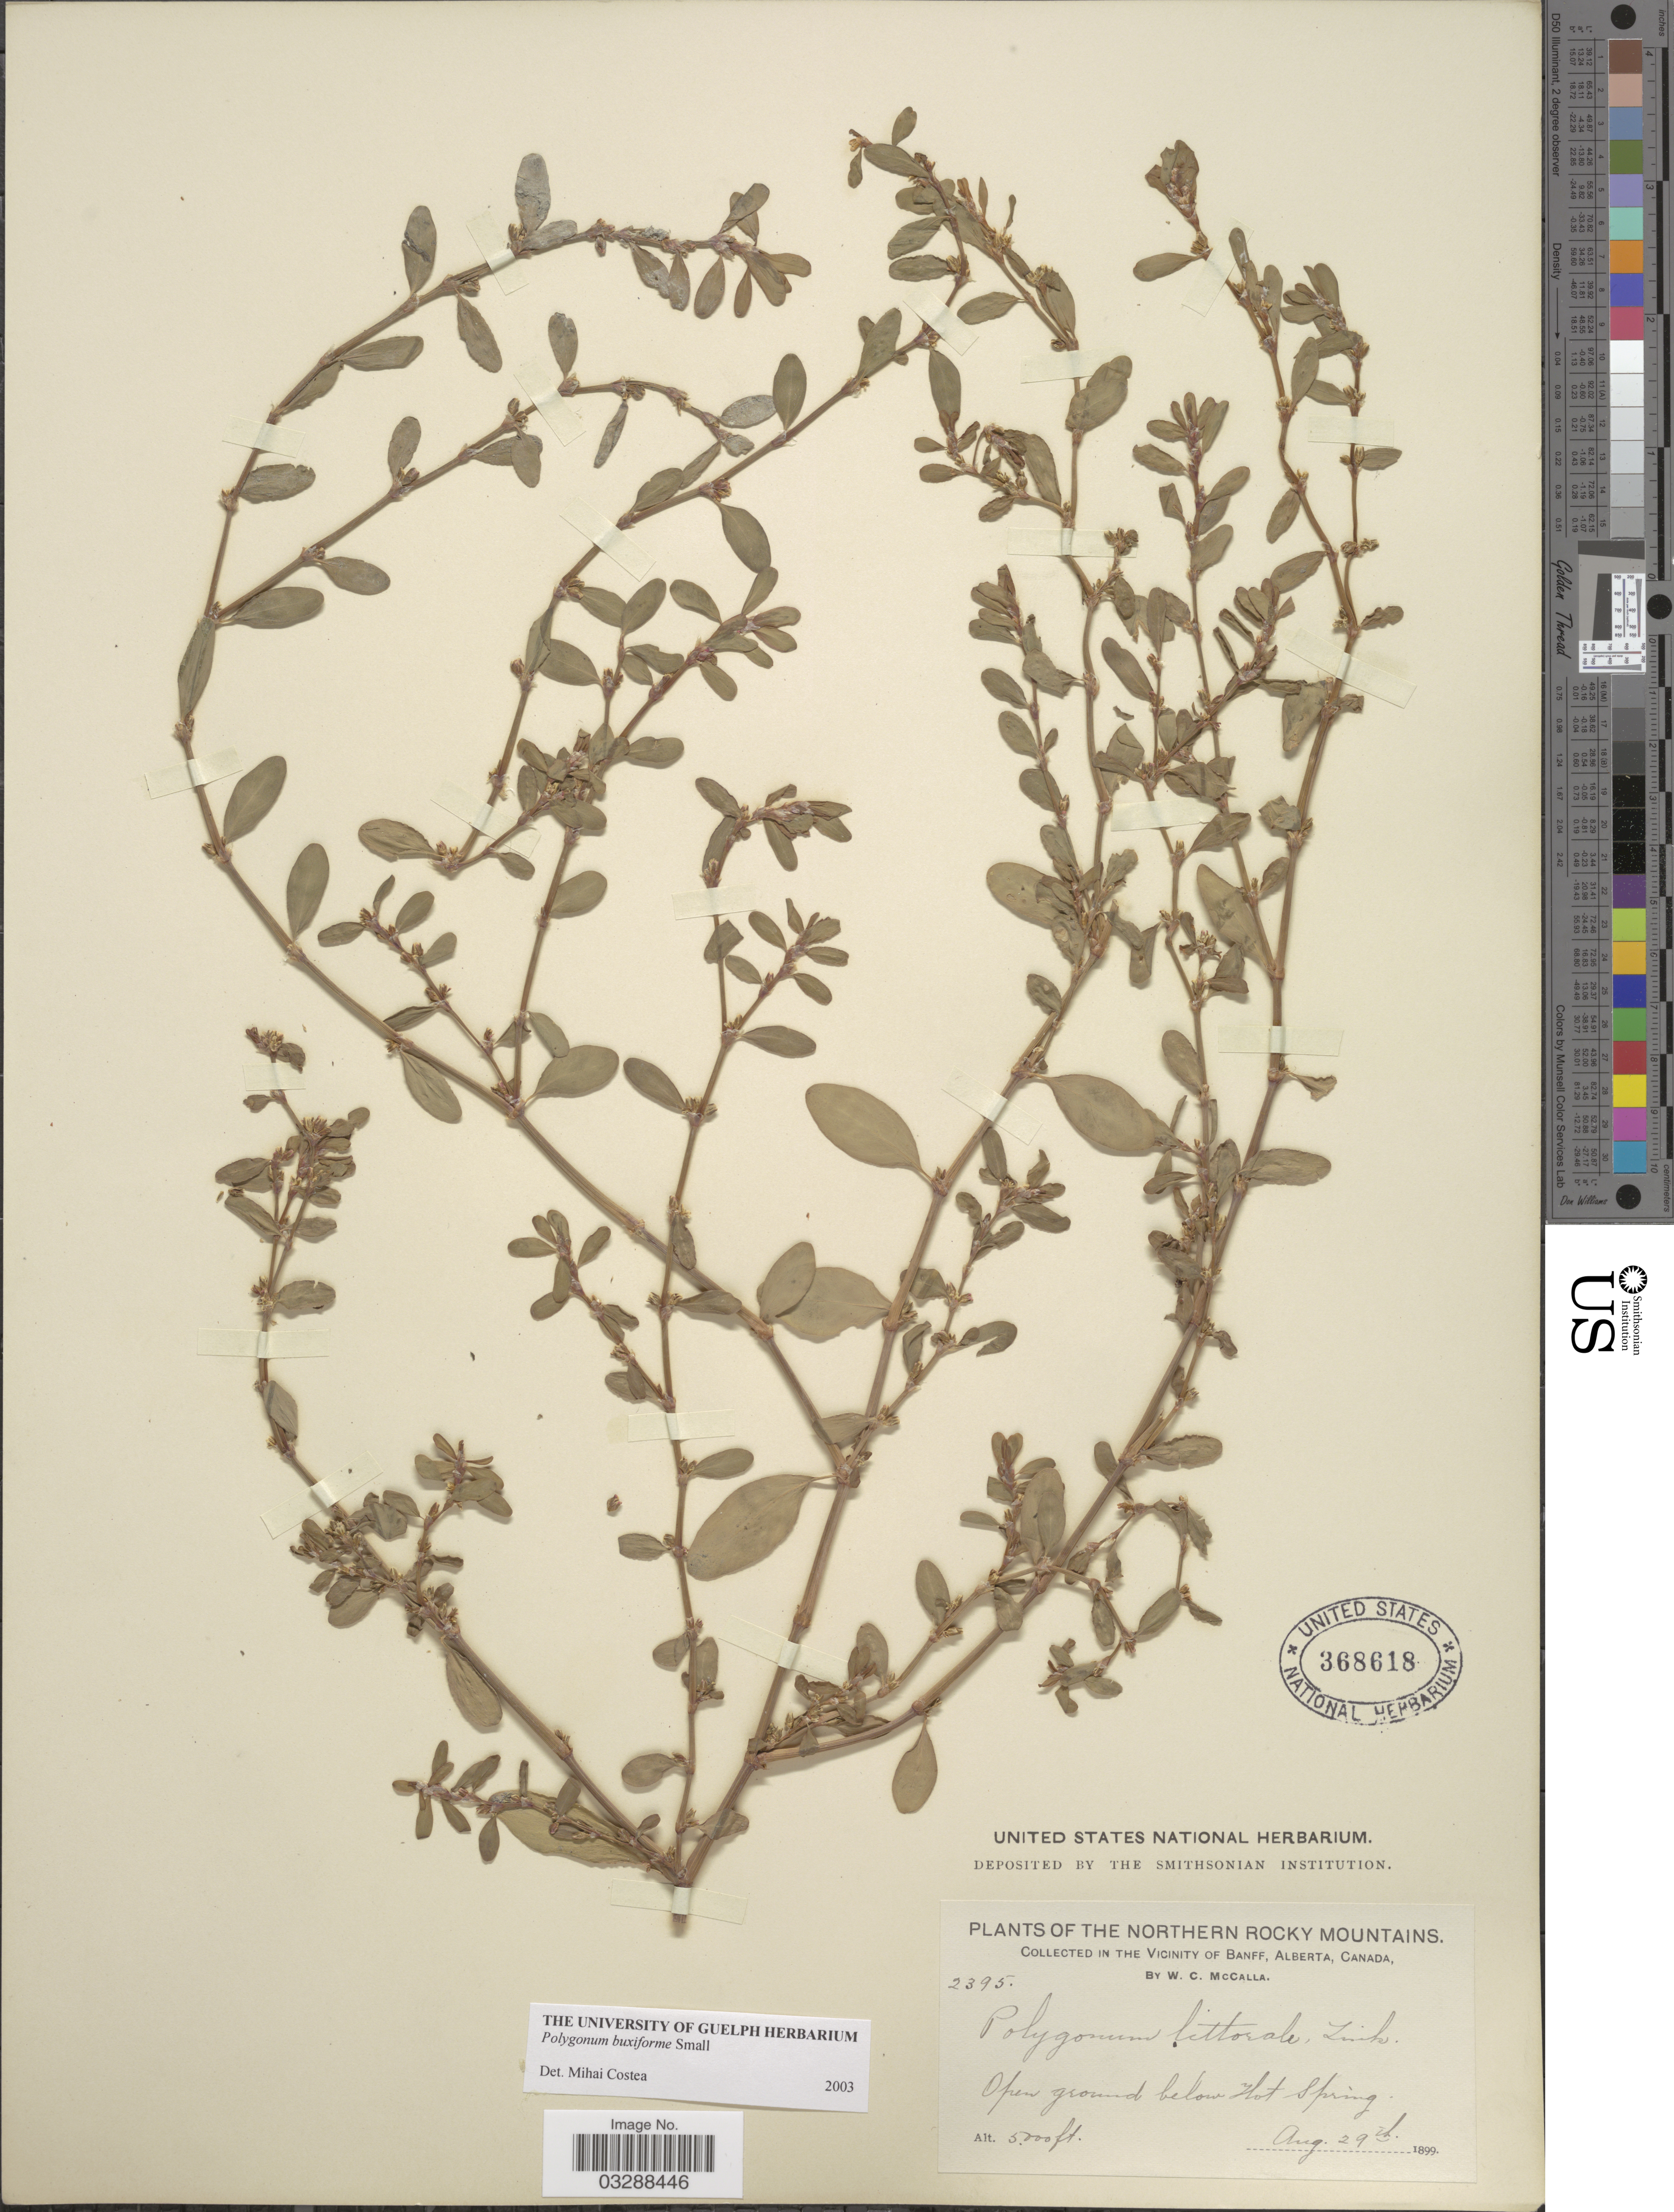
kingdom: Plantae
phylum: Tracheophyta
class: Magnoliopsida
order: Caryophyllales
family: Polygonaceae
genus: Polygonum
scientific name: Polygonum buxiforme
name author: Small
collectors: W. McCalla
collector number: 2395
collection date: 1899-08-29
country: Canada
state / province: Alberta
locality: The Northern Rocky Mountains, in the vicinity of Banff, Open ground below Hot Spring.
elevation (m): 1524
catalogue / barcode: US 368618